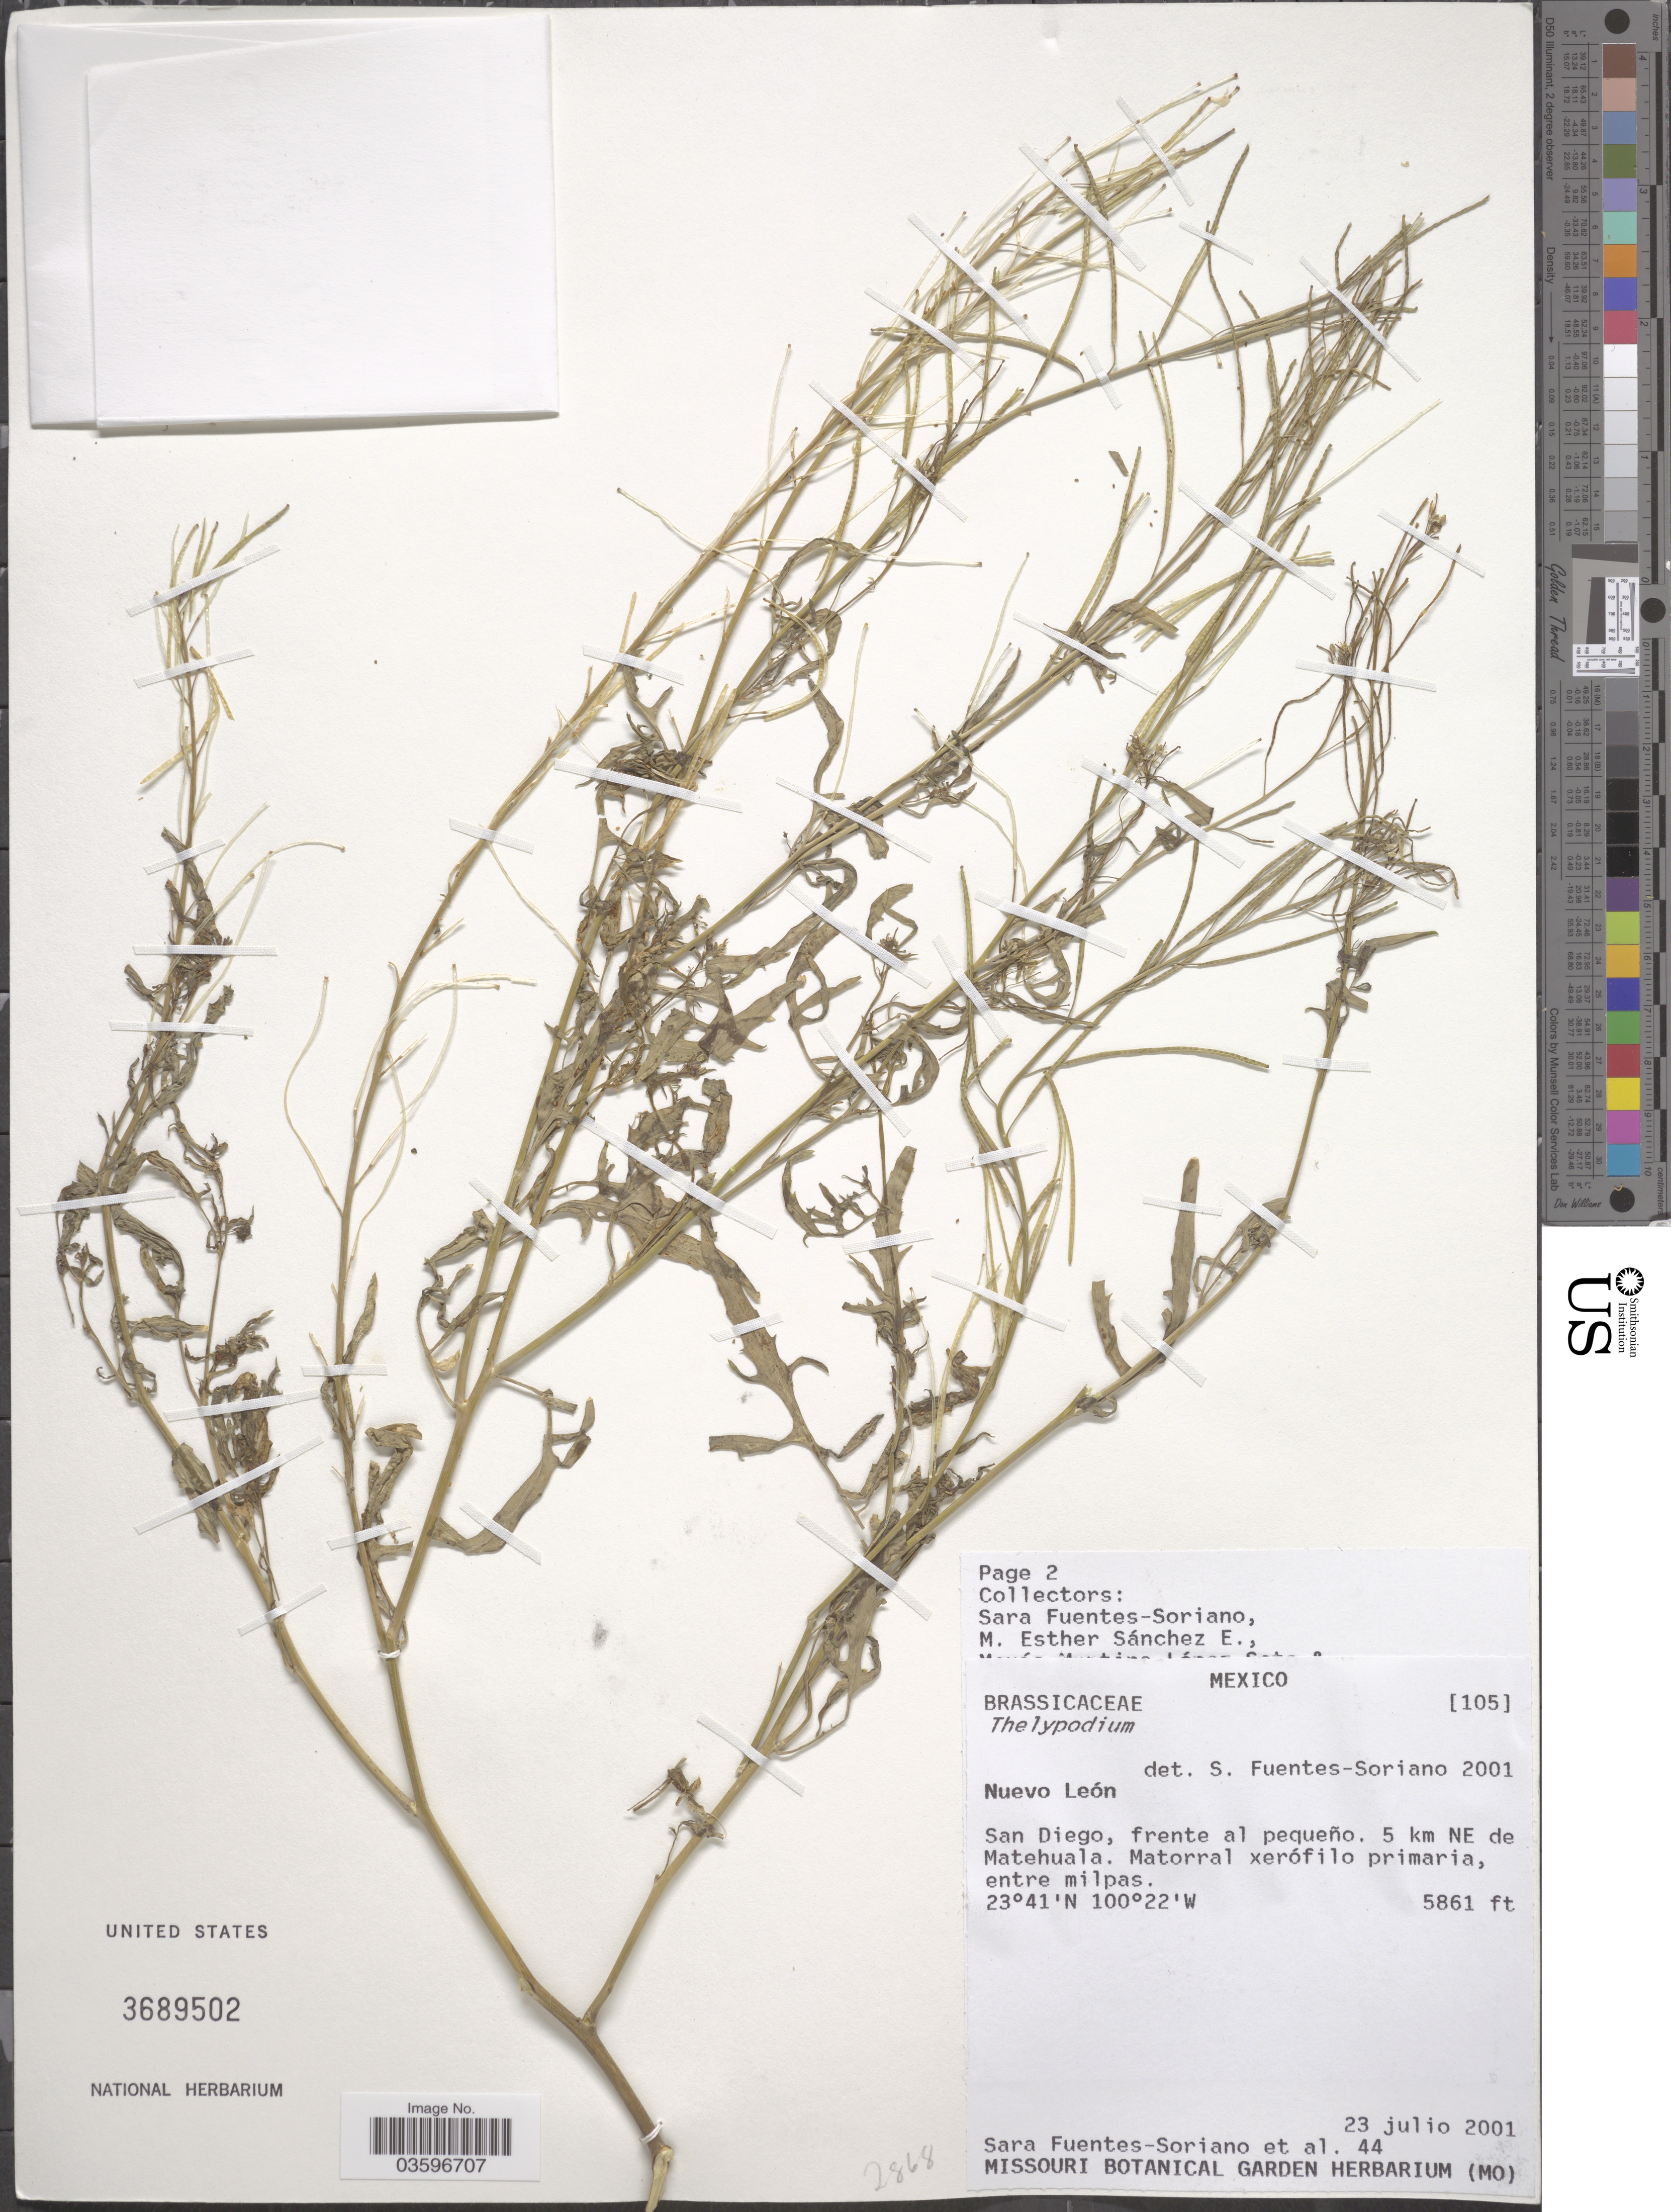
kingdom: Plantae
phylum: Tracheophyta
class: Magnoliopsida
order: Brassicales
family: Brassicaceae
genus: Thelypodium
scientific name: Thelypodium wrightii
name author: A. Gray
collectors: S. Fuentes Soriano, M. Esther Sánchez E. & Collector illegible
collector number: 44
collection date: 2001-07-23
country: Mexico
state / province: Nuevo León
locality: San Diego, frente al pequeño, 5 km NE de Matehuala.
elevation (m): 1786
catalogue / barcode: US 3689502